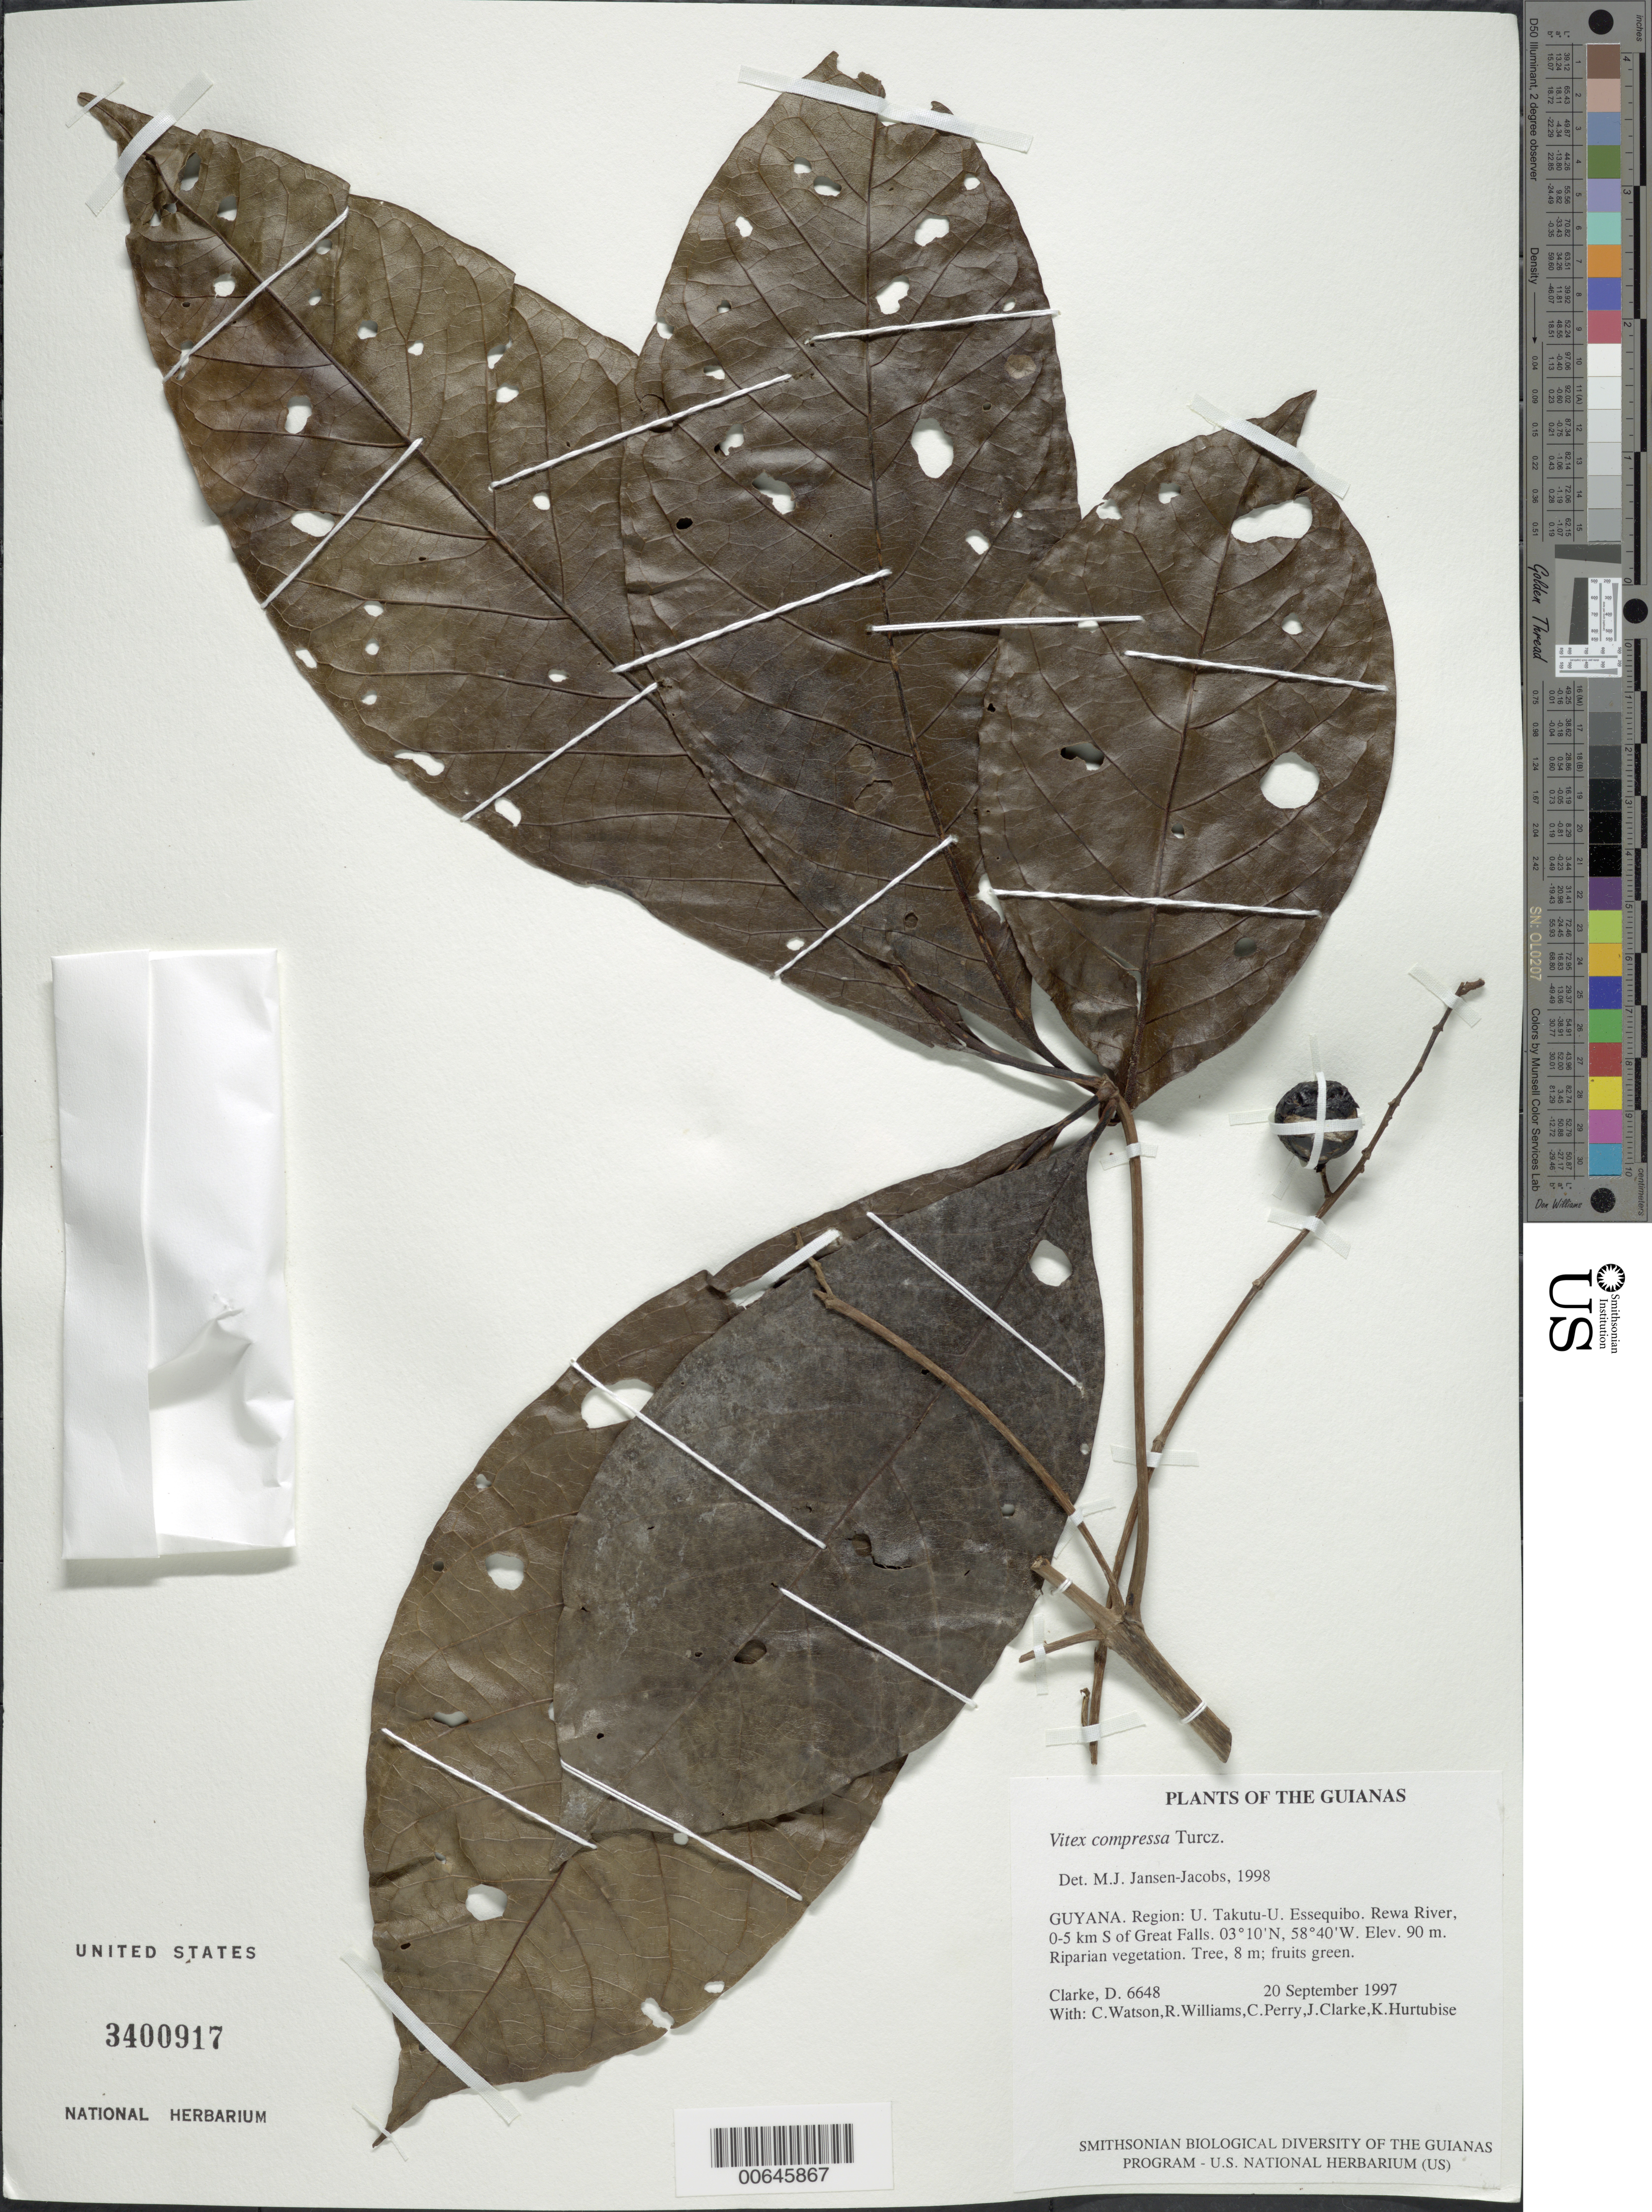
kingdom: Plantae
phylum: Tracheophyta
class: Magnoliopsida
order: Lamiales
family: Lamiaceae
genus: Vitex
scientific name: Vitex compressa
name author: Turcz.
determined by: Jansen-Jacobs, M. J., (U), Nationaal Herbarium Nederland, Utrecht University branch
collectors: H. D. Clarke, C. Watson, R. Williams, C. Perry, J. Clarke & K. Hurtubise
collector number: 6648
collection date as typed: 20 September 1997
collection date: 1997-09-20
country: Guyana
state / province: U. Takutu-U. Essequibo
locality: Rewa River, 0-5 km S of Great Falls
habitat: Riparian vegetation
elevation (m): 90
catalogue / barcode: US 3400917